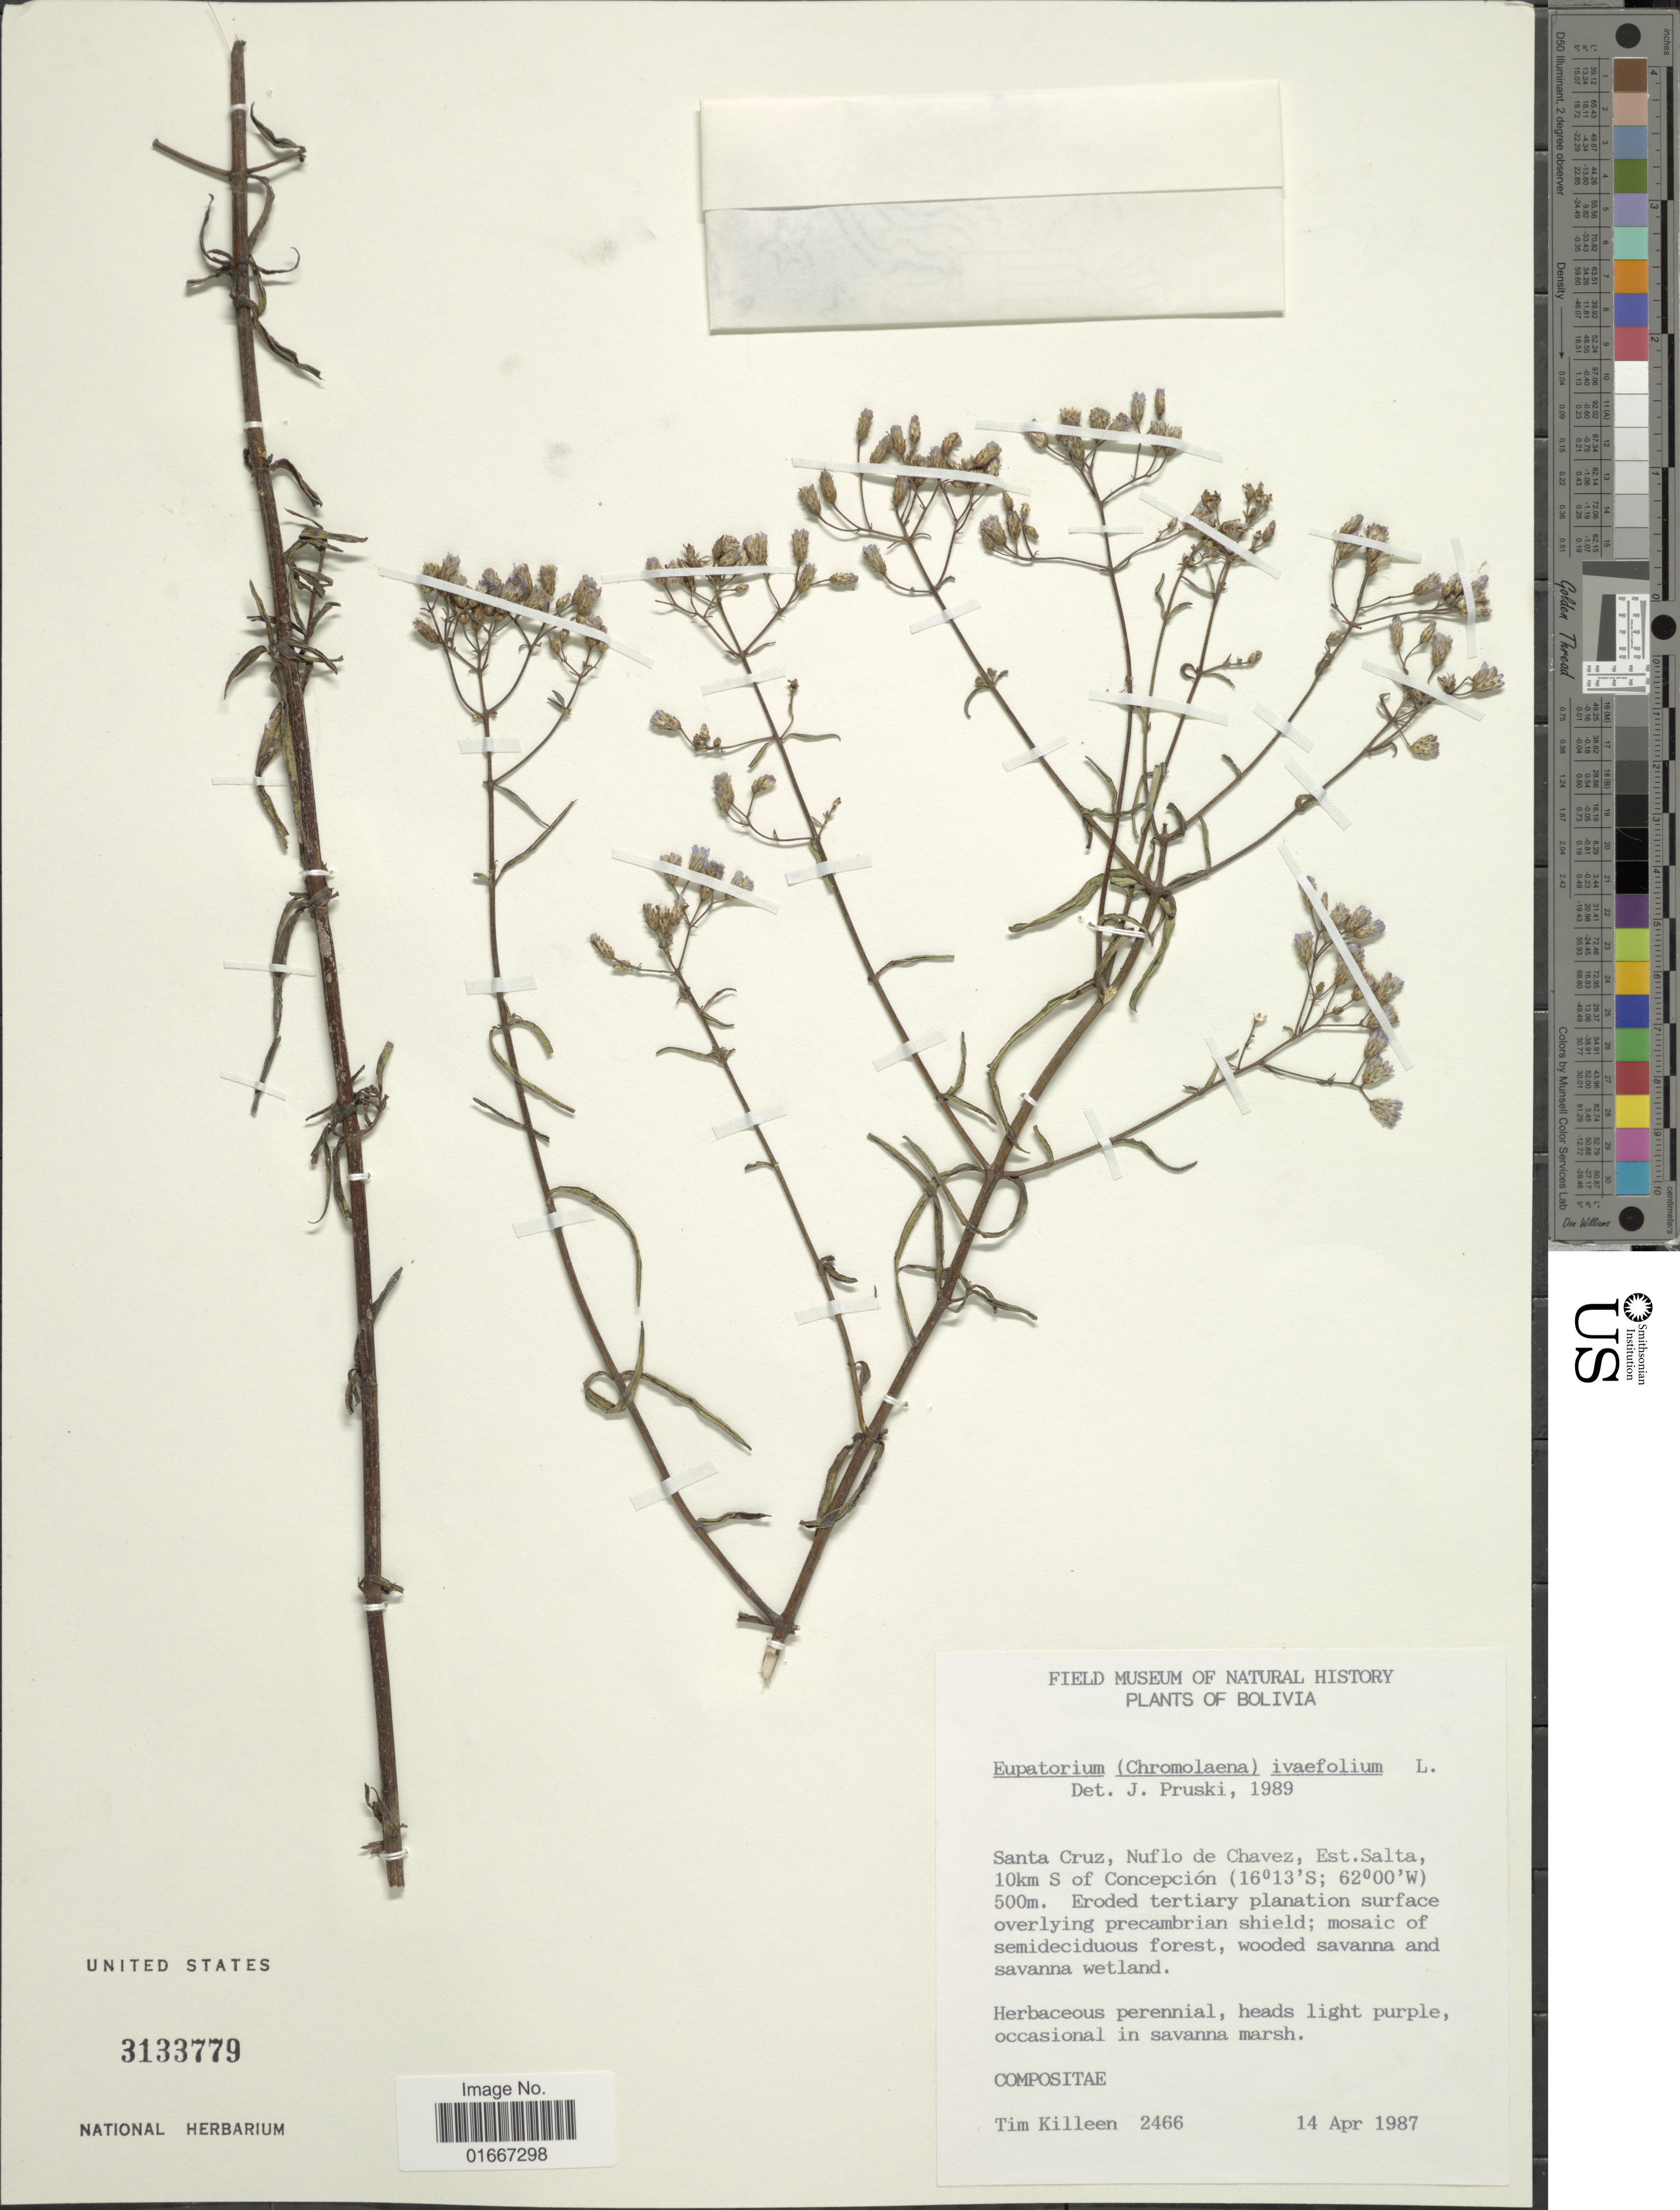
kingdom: Plantae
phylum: Tracheophyta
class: Magnoliopsida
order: Asterales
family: Asteraceae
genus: Chromolaena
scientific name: Chromolaena ivaefolia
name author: (L.) R.M. King & H. Rob.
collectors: T. J. Killeen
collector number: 2466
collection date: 1987-04-14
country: Bolivia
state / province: Santa Cruz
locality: Nuflo de Chavez, Est. Salta, 10 kms of Concepcion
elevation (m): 500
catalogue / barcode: US 3133779